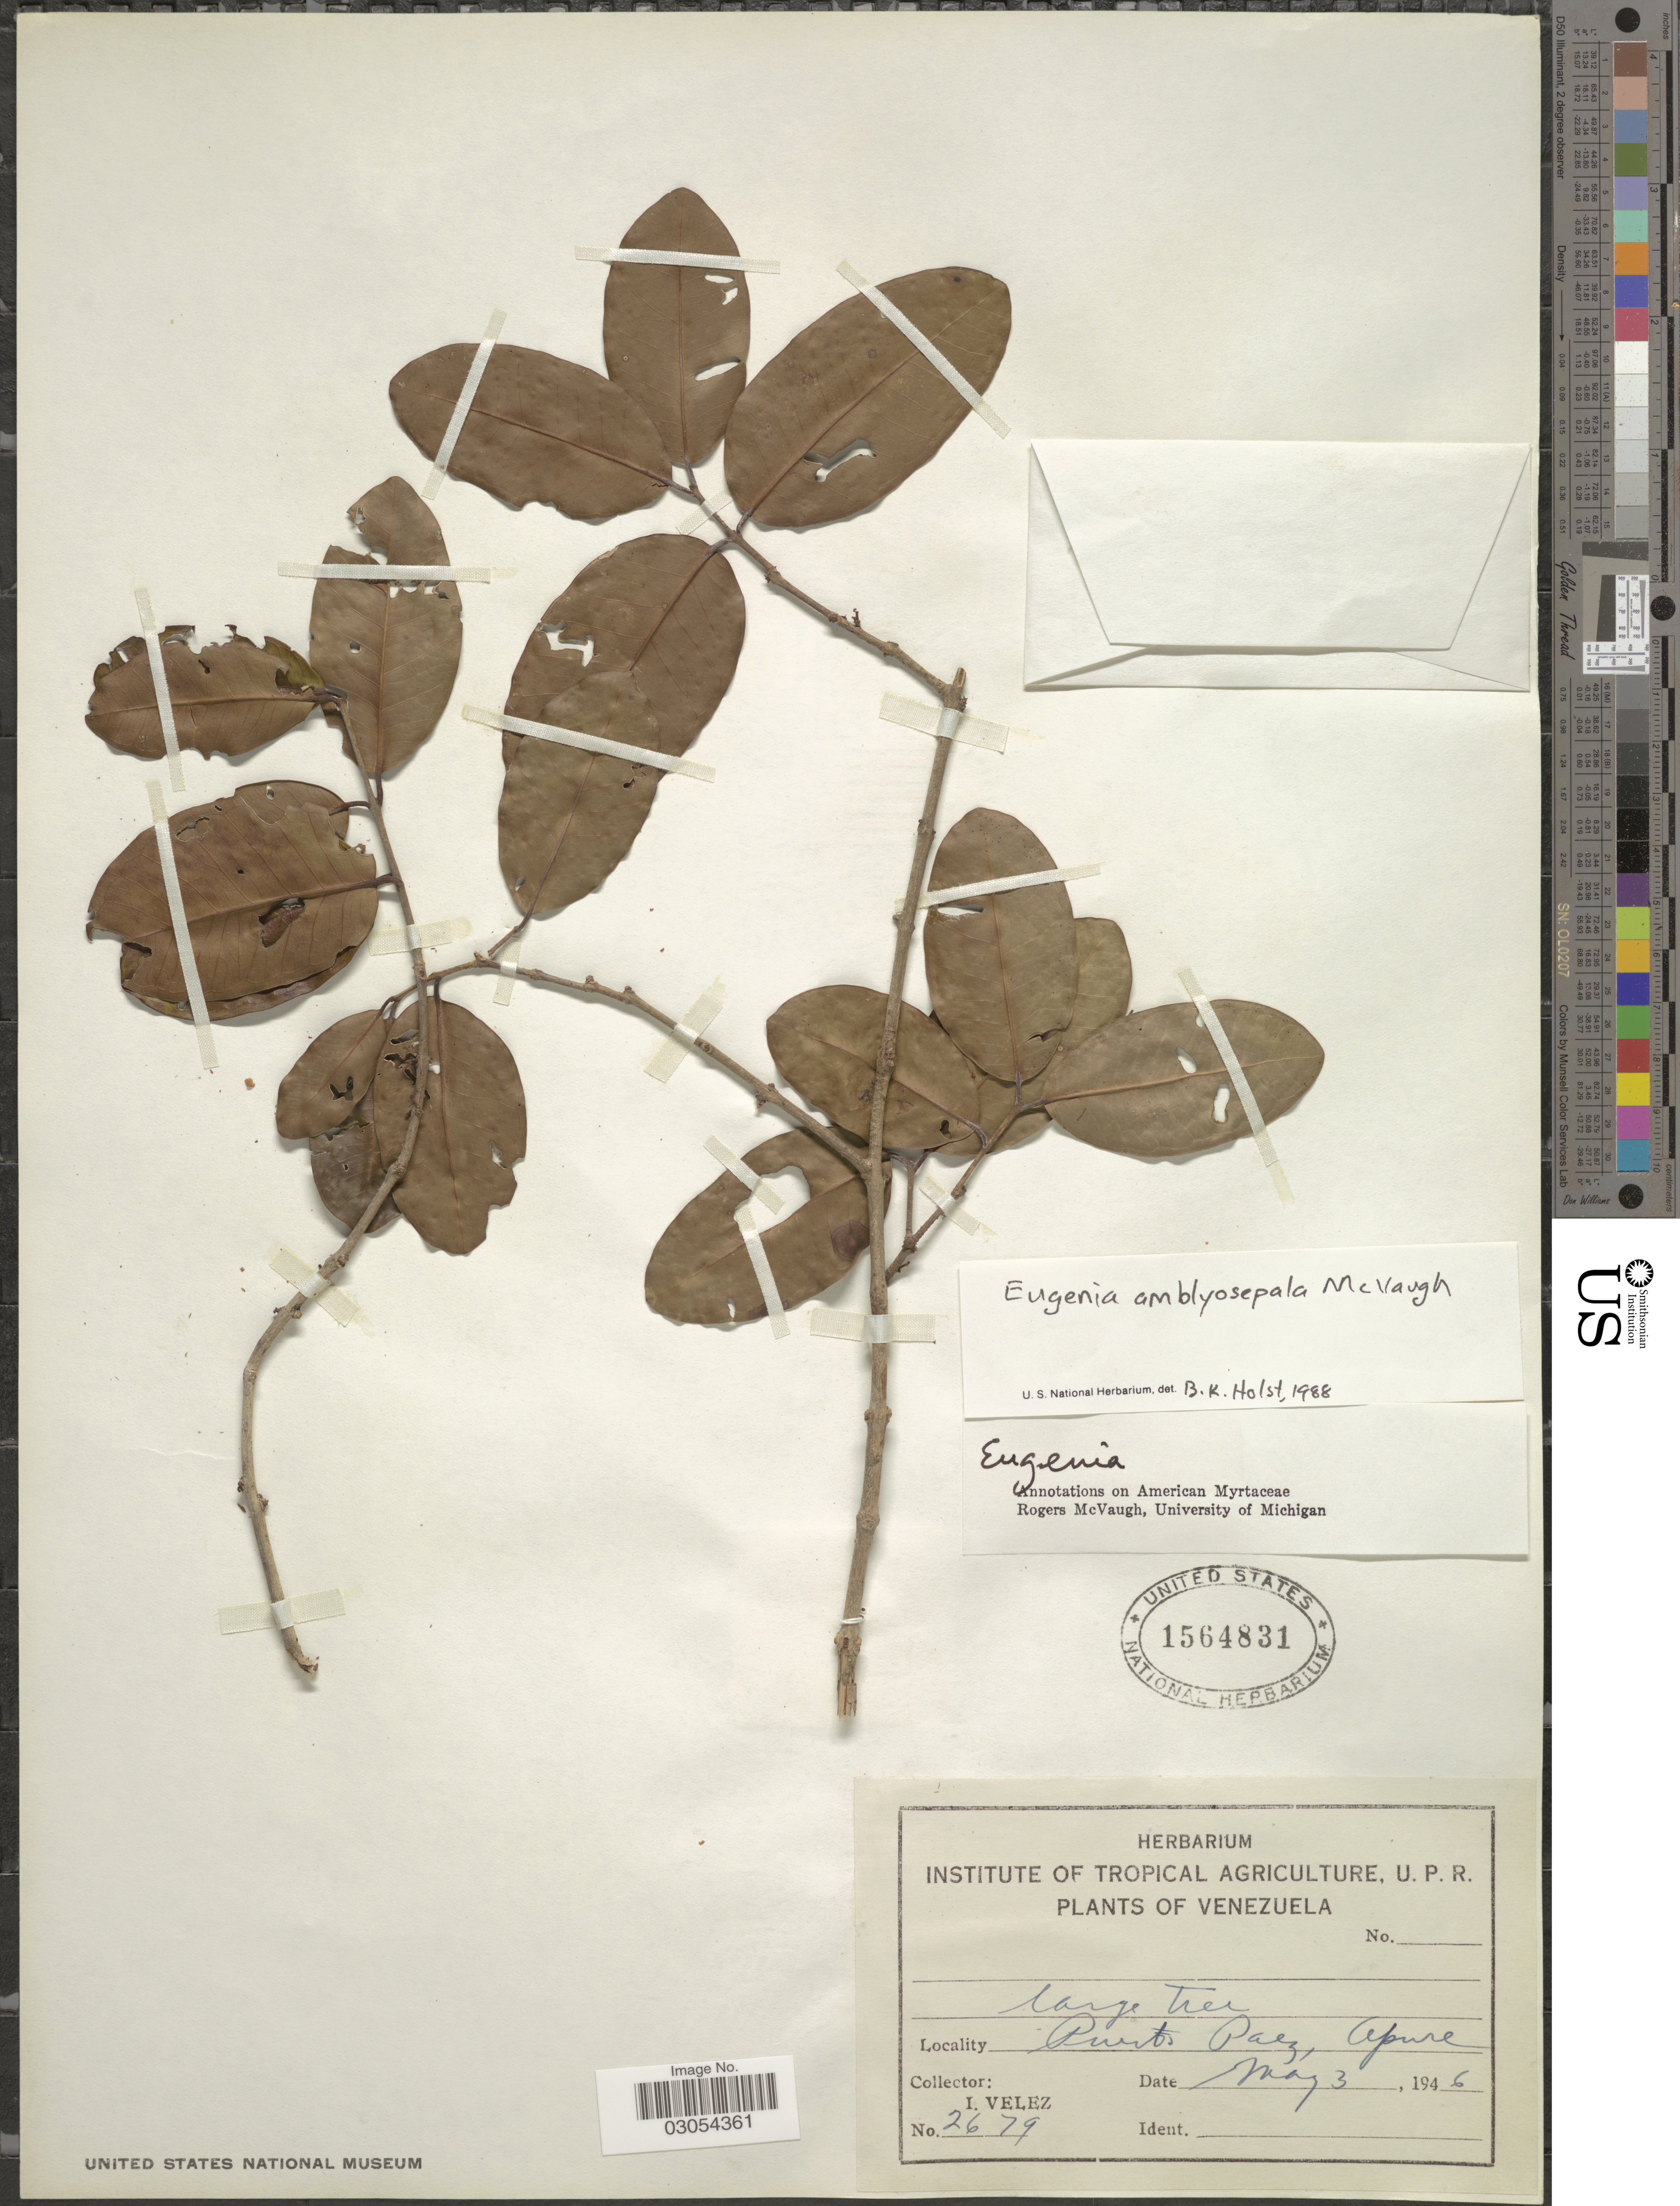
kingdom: Plantae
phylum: Tracheophyta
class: Magnoliopsida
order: Myrtales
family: Myrtaceae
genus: Eugenia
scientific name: Eugenia amblyosepala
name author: McVaugh in Maguire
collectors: I. Velez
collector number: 2679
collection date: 1946-05-03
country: Venezuela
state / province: Apure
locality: Puerto Paez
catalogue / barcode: US 1564831